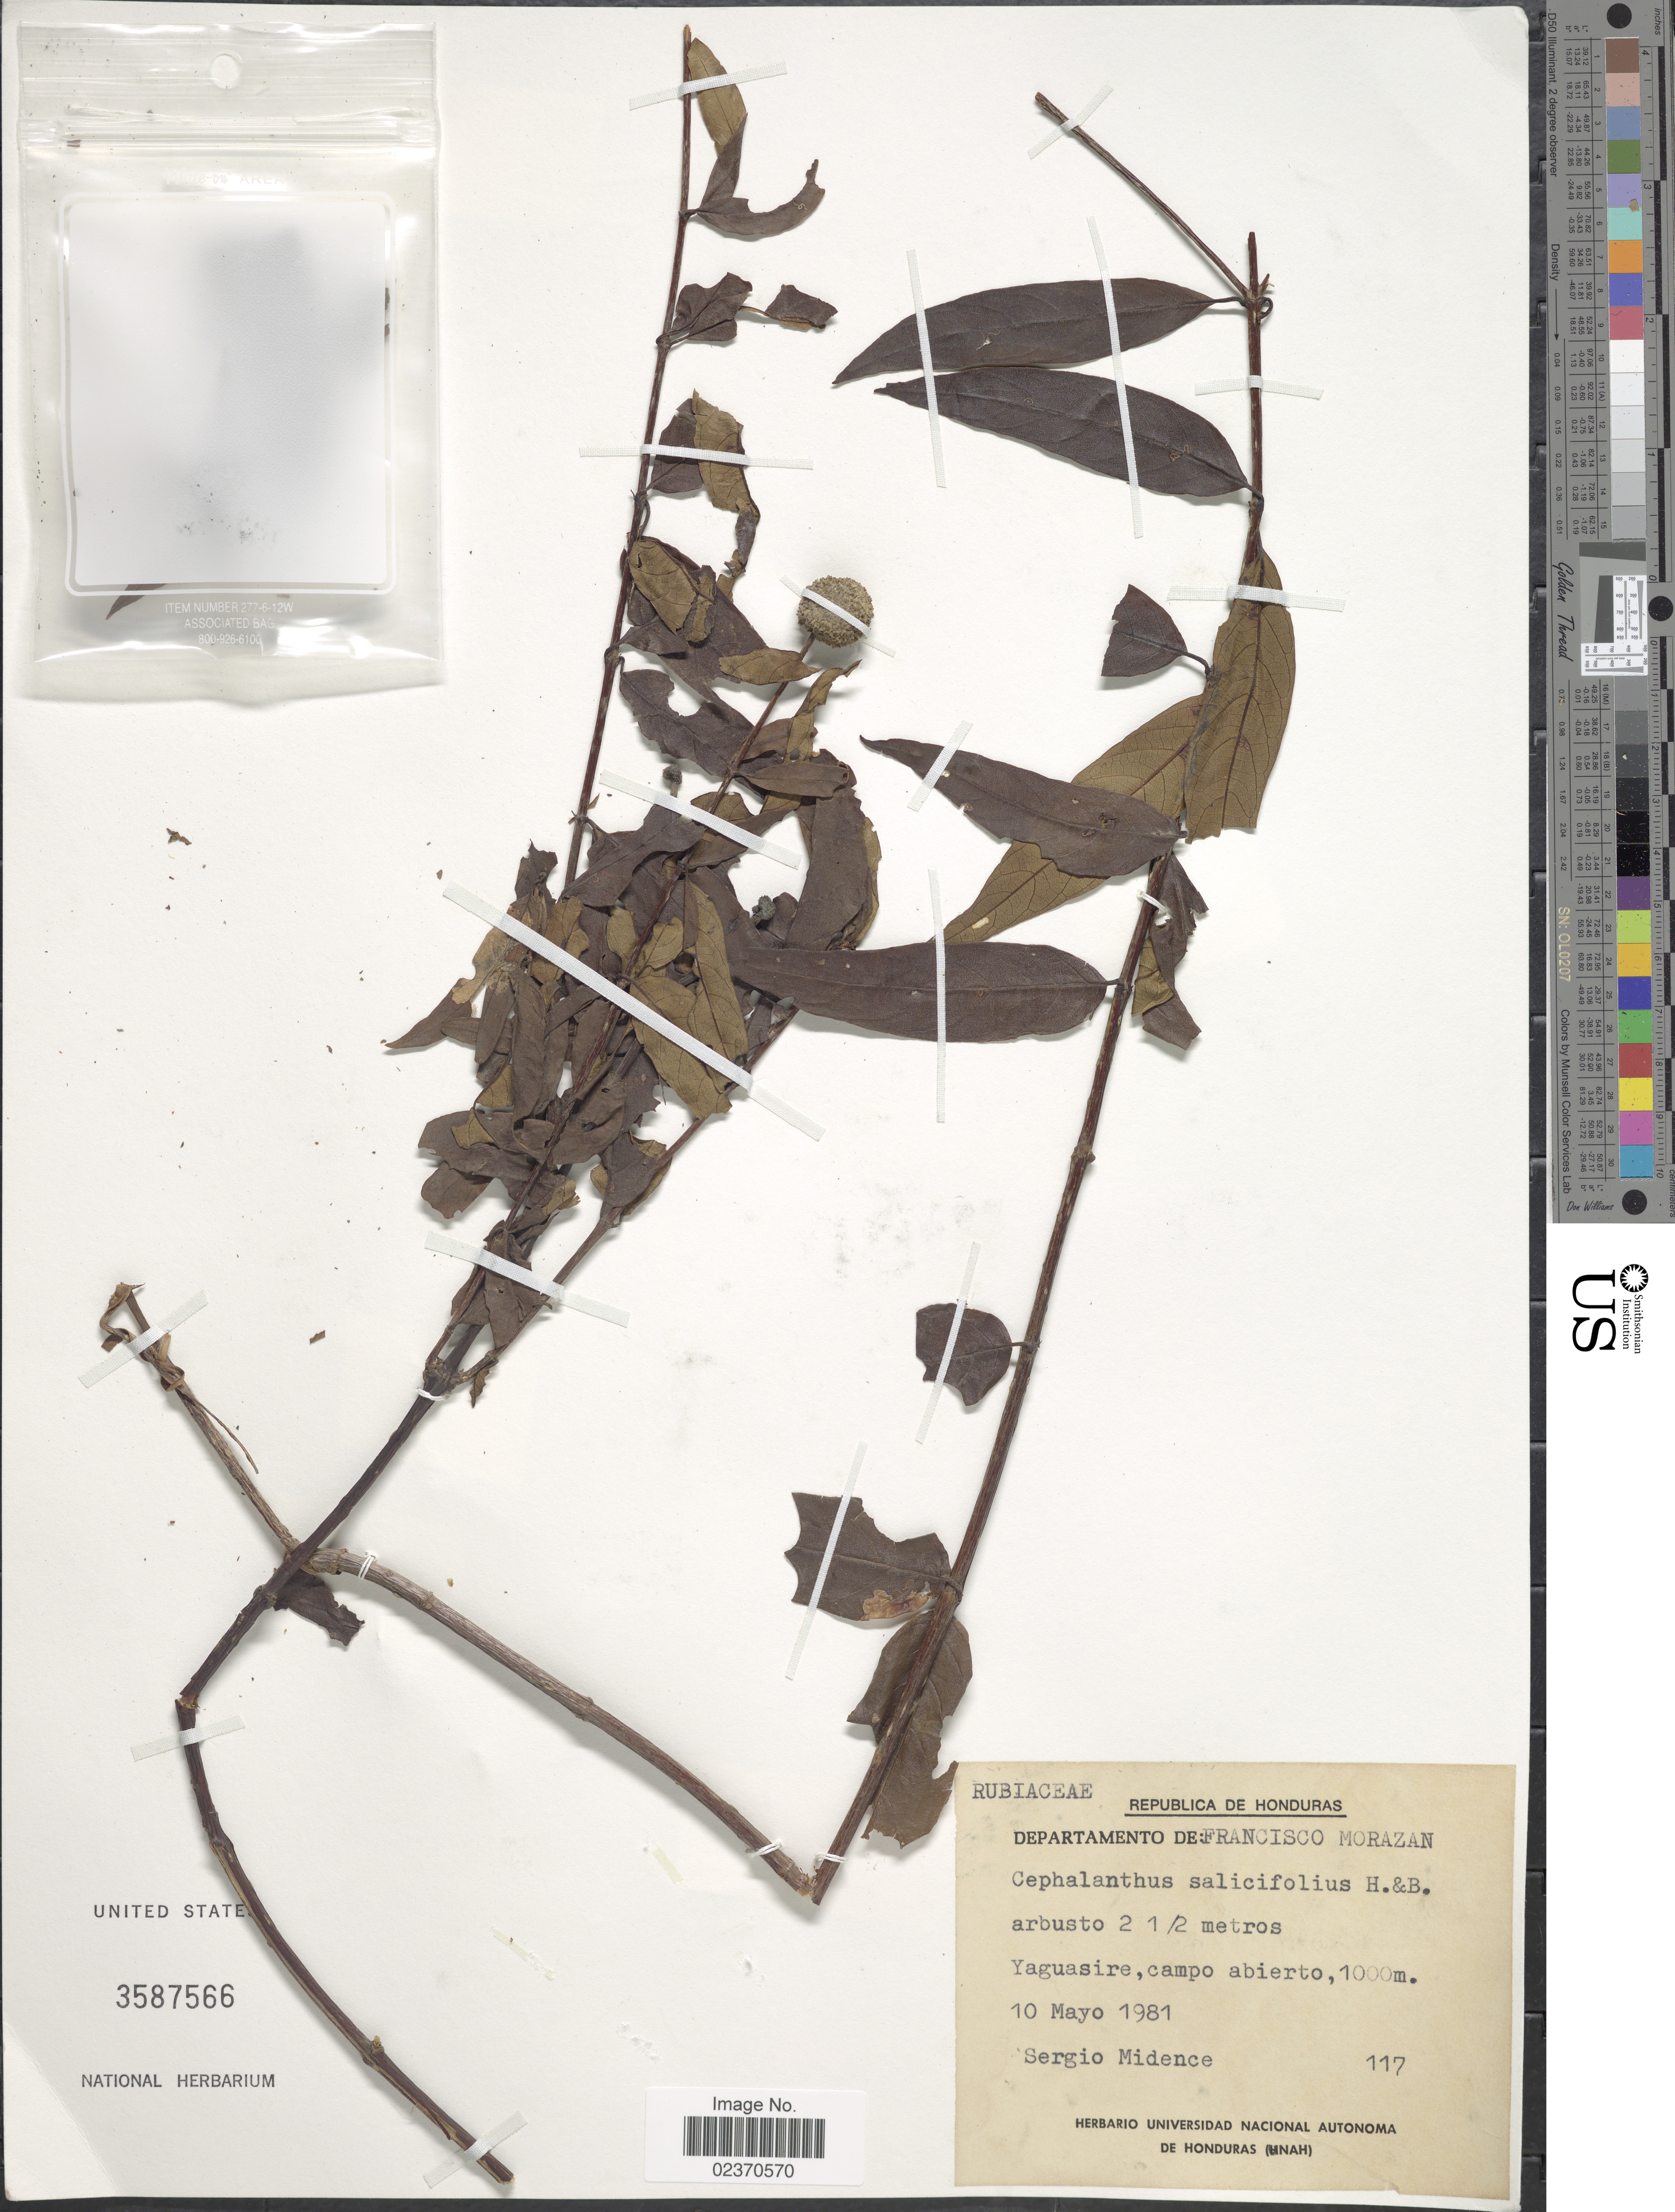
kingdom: Plantae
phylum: Tracheophyta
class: Magnoliopsida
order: Gentianales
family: Rubiaceae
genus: Cephalanthus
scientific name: Cephalanthus salicifolius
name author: Bonpl.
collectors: S. Midence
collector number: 117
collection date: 1981-05-10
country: Honduras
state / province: Fco. Morazán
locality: Departamento De: Francisco Morazan, Yaguasire, campo abierto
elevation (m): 1000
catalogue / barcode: US 3587566